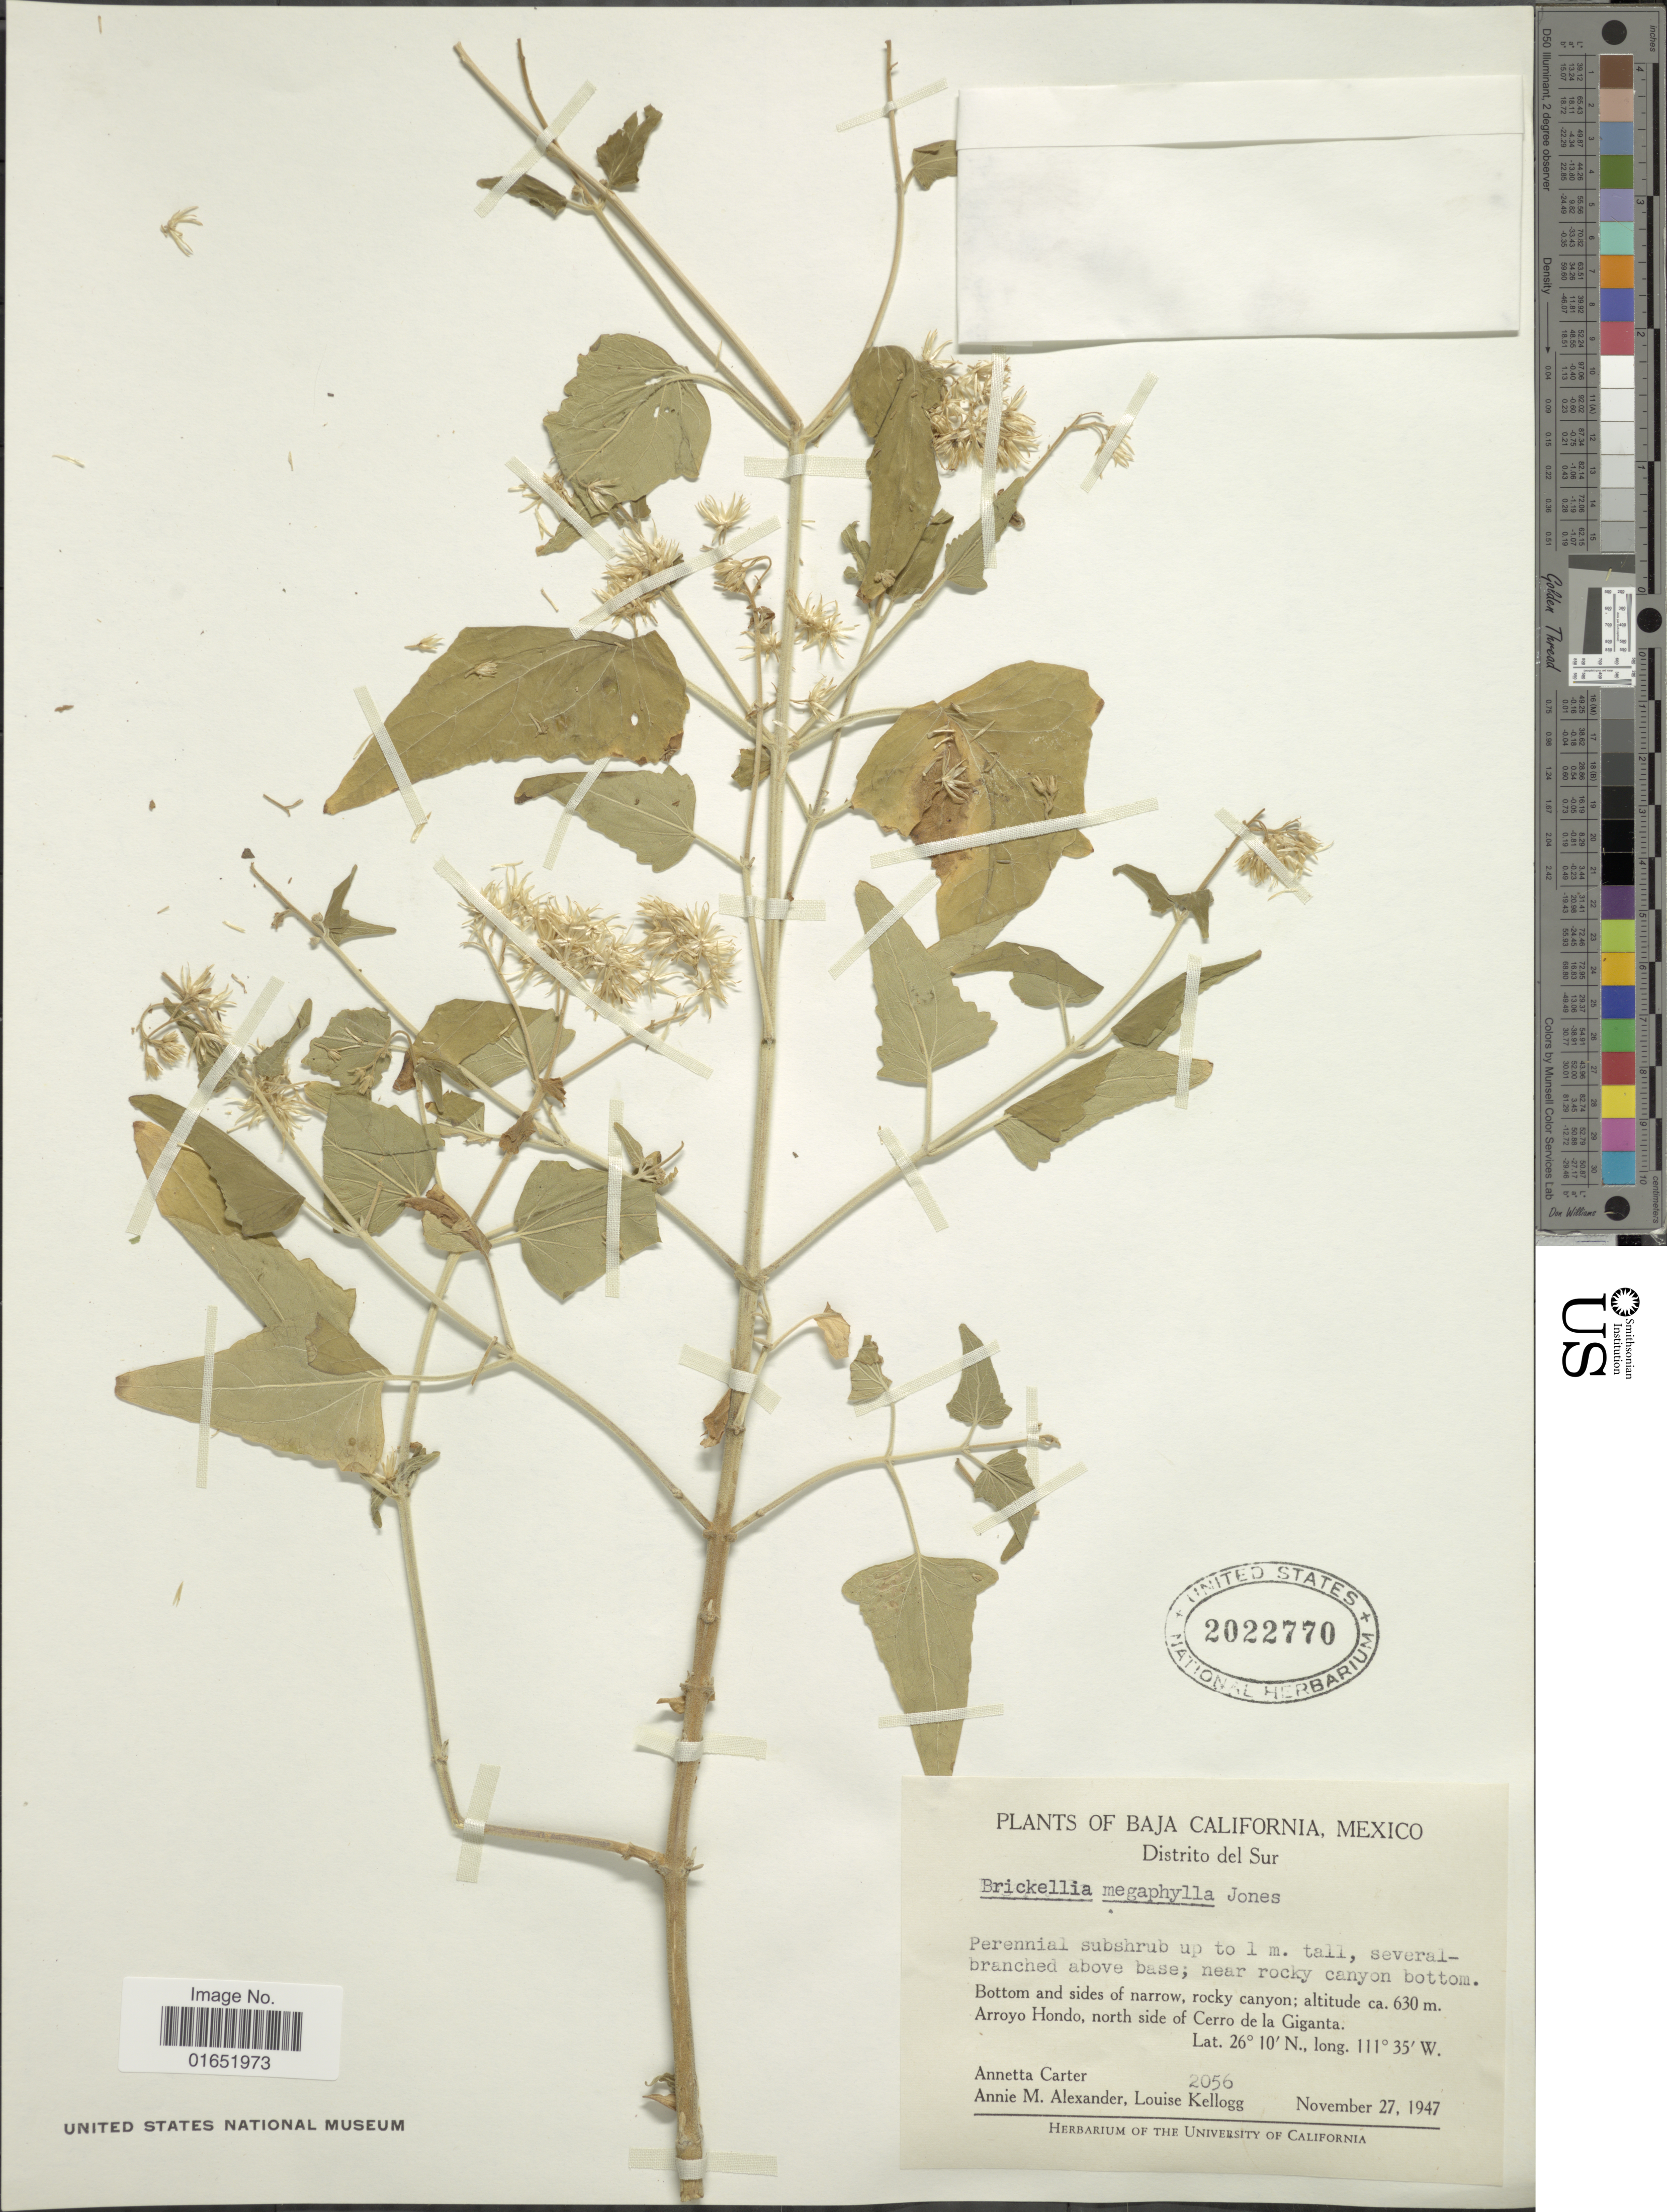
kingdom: Plantae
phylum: Tracheophyta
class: Magnoliopsida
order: Asterales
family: Asteraceae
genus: Brickellia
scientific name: Brickellia megaphylla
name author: M.E. Jones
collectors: A. Carter, A. M. Alexander & L. Kellogg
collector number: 2056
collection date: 1947-11-27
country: Mexico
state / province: Baja California Sur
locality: Distrito del Sur, near rocky canypn bottom. Bottom and sides of narrow, rocky canyon; Arroyo Hondo, north side of Cerro de la Giganta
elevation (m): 630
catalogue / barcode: US 2022770